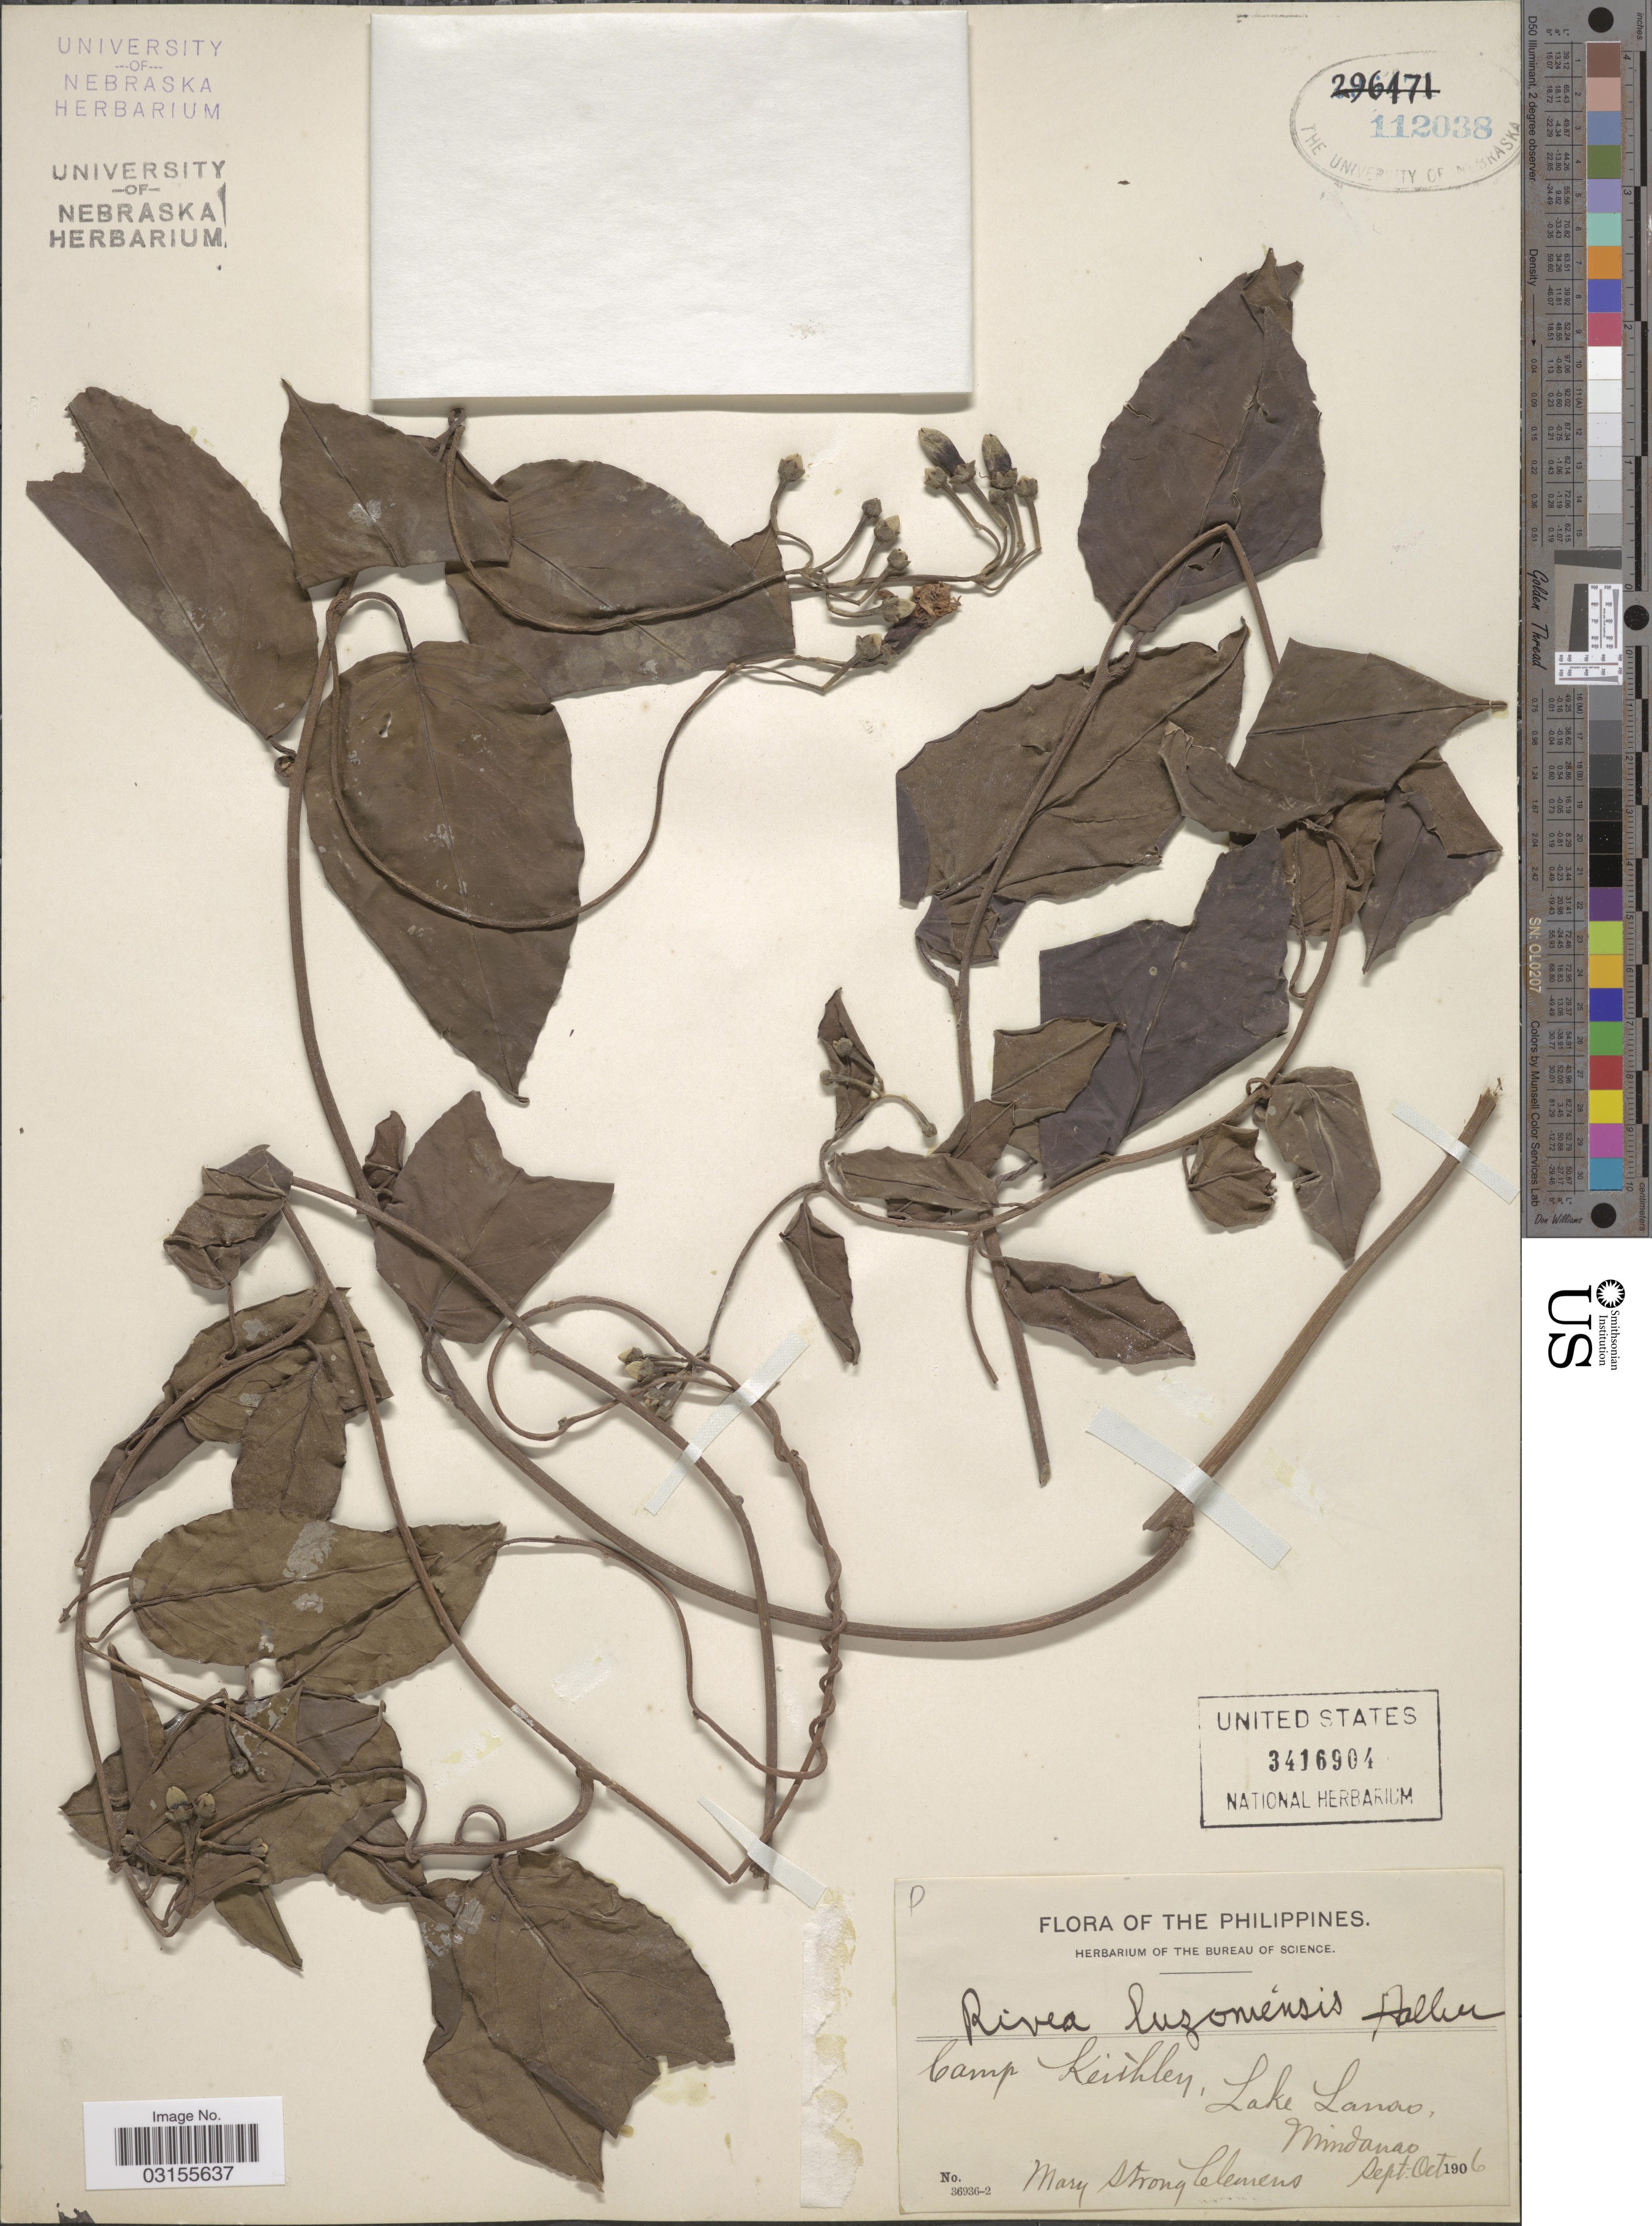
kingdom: Plantae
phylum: Tracheophyta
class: Magnoliopsida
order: Solanales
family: Convolvulaceae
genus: Argyreia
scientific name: Argyreia luzonensis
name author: (Hallier f.) Ooststr.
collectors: M. S. Clemens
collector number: P ?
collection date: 1906-09/1906-10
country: Philippines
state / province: Muslim Mindanao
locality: Camp Keithley, Lake Lanao, Mindanao.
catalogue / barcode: US 3416904